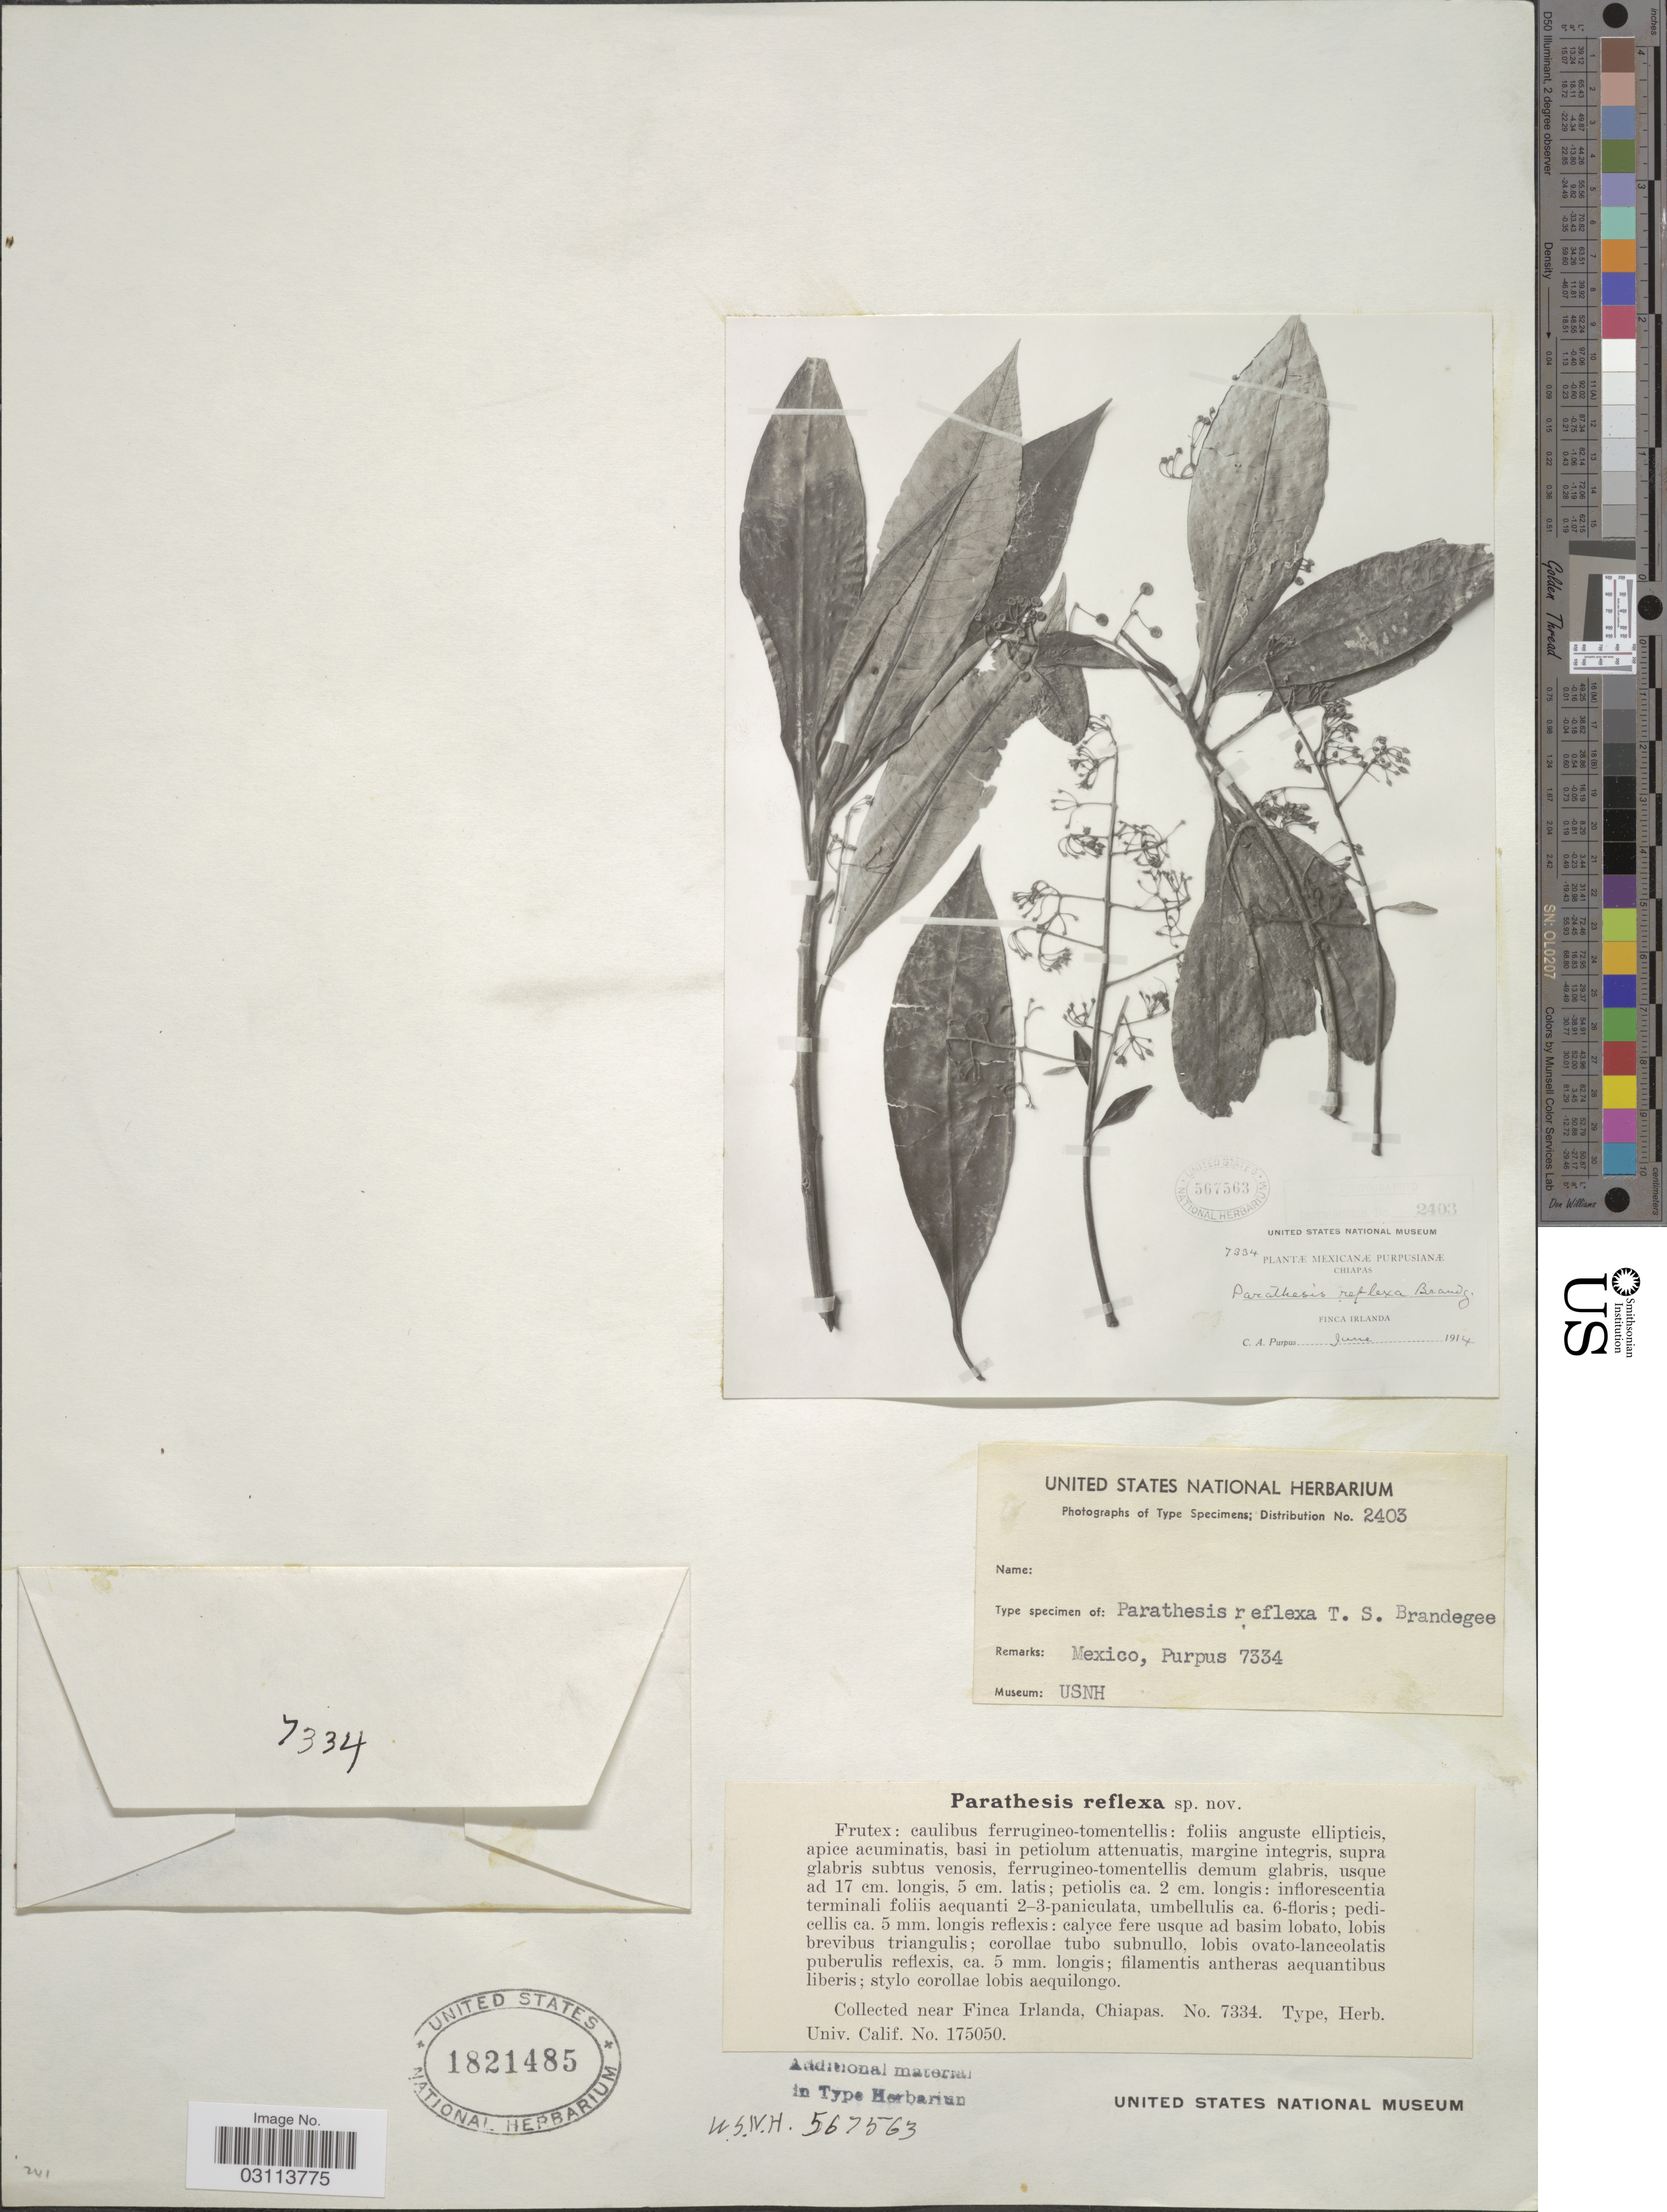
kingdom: Plantae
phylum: Tracheophyta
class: Magnoliopsida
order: Ericales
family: Primulaceae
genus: Parathesis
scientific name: Parathesis reflexa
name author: Brandegee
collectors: C. A. Purpus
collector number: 7334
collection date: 1914-06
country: Mexico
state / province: Chiapas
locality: Finca Irlanda.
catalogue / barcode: US 567563